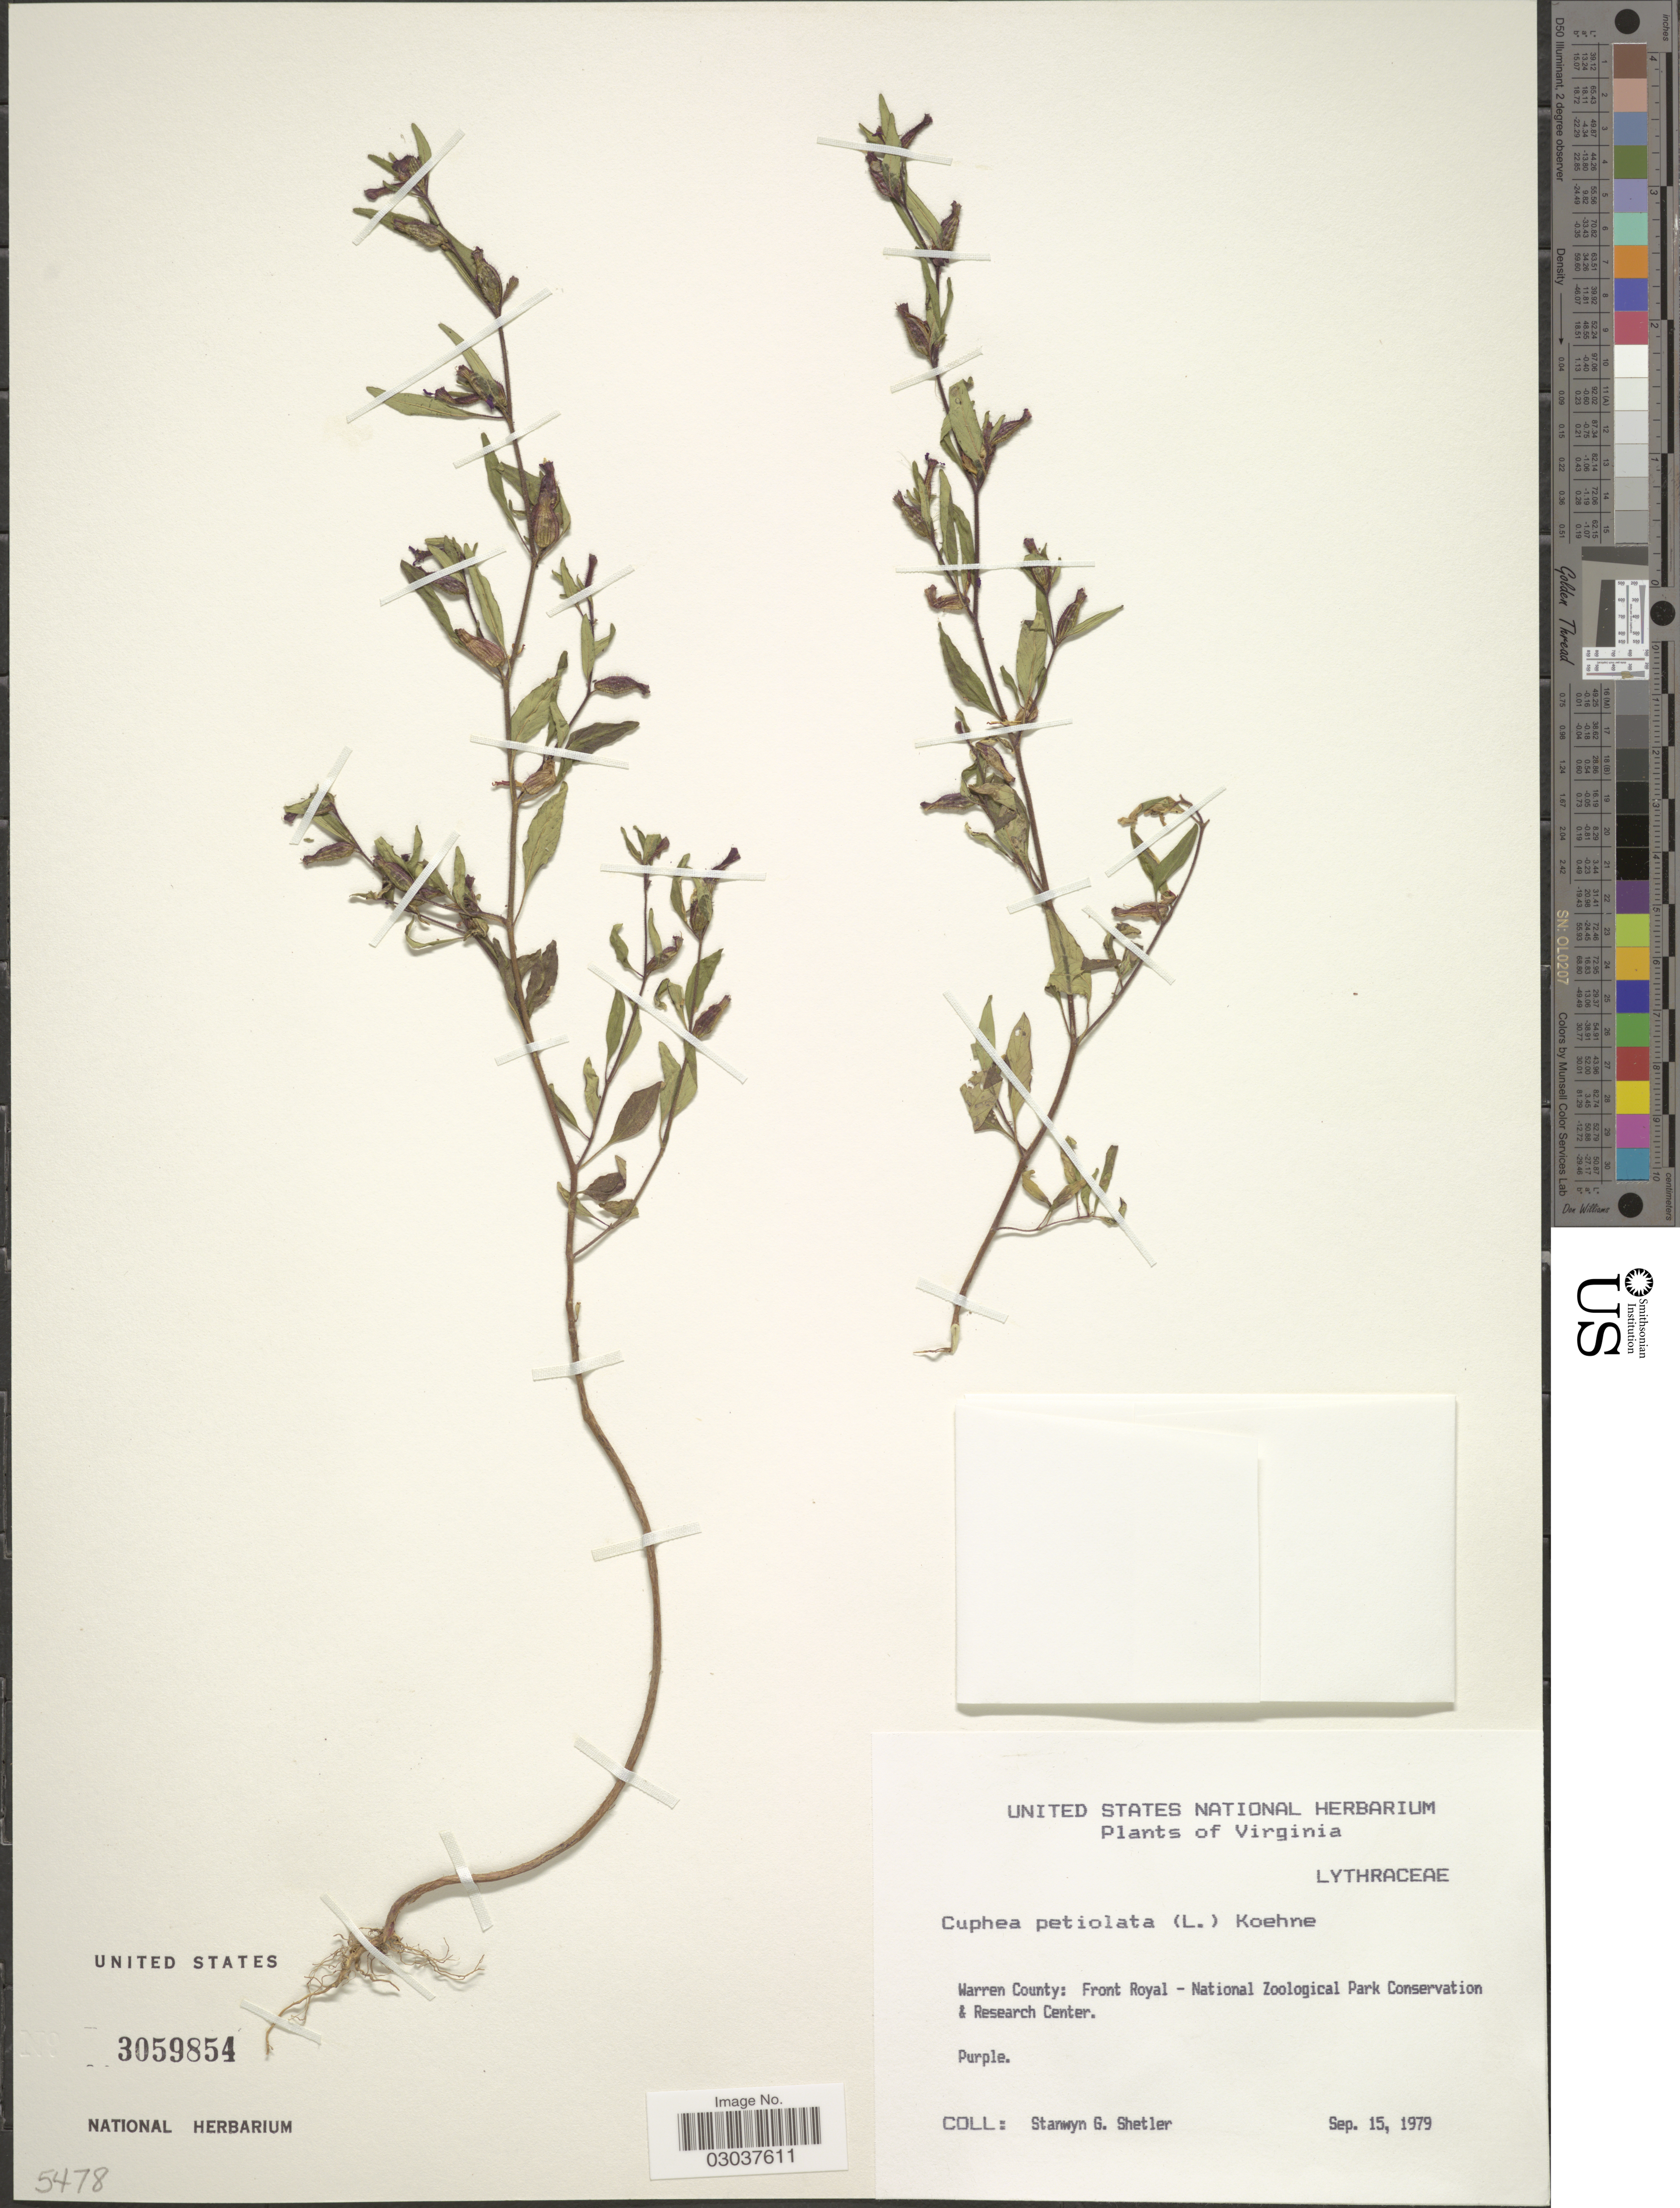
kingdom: Plantae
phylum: Tracheophyta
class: Magnoliopsida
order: Myrtales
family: Lythraceae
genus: Cuphea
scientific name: Cuphea petiolata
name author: Pohl ex Koehne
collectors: S. Shetler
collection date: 1979-09-15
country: United States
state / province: Virginia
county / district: Warren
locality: Warren County: Front Royal - National Zoological Park Conservation & Research Center.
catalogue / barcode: US 3059854